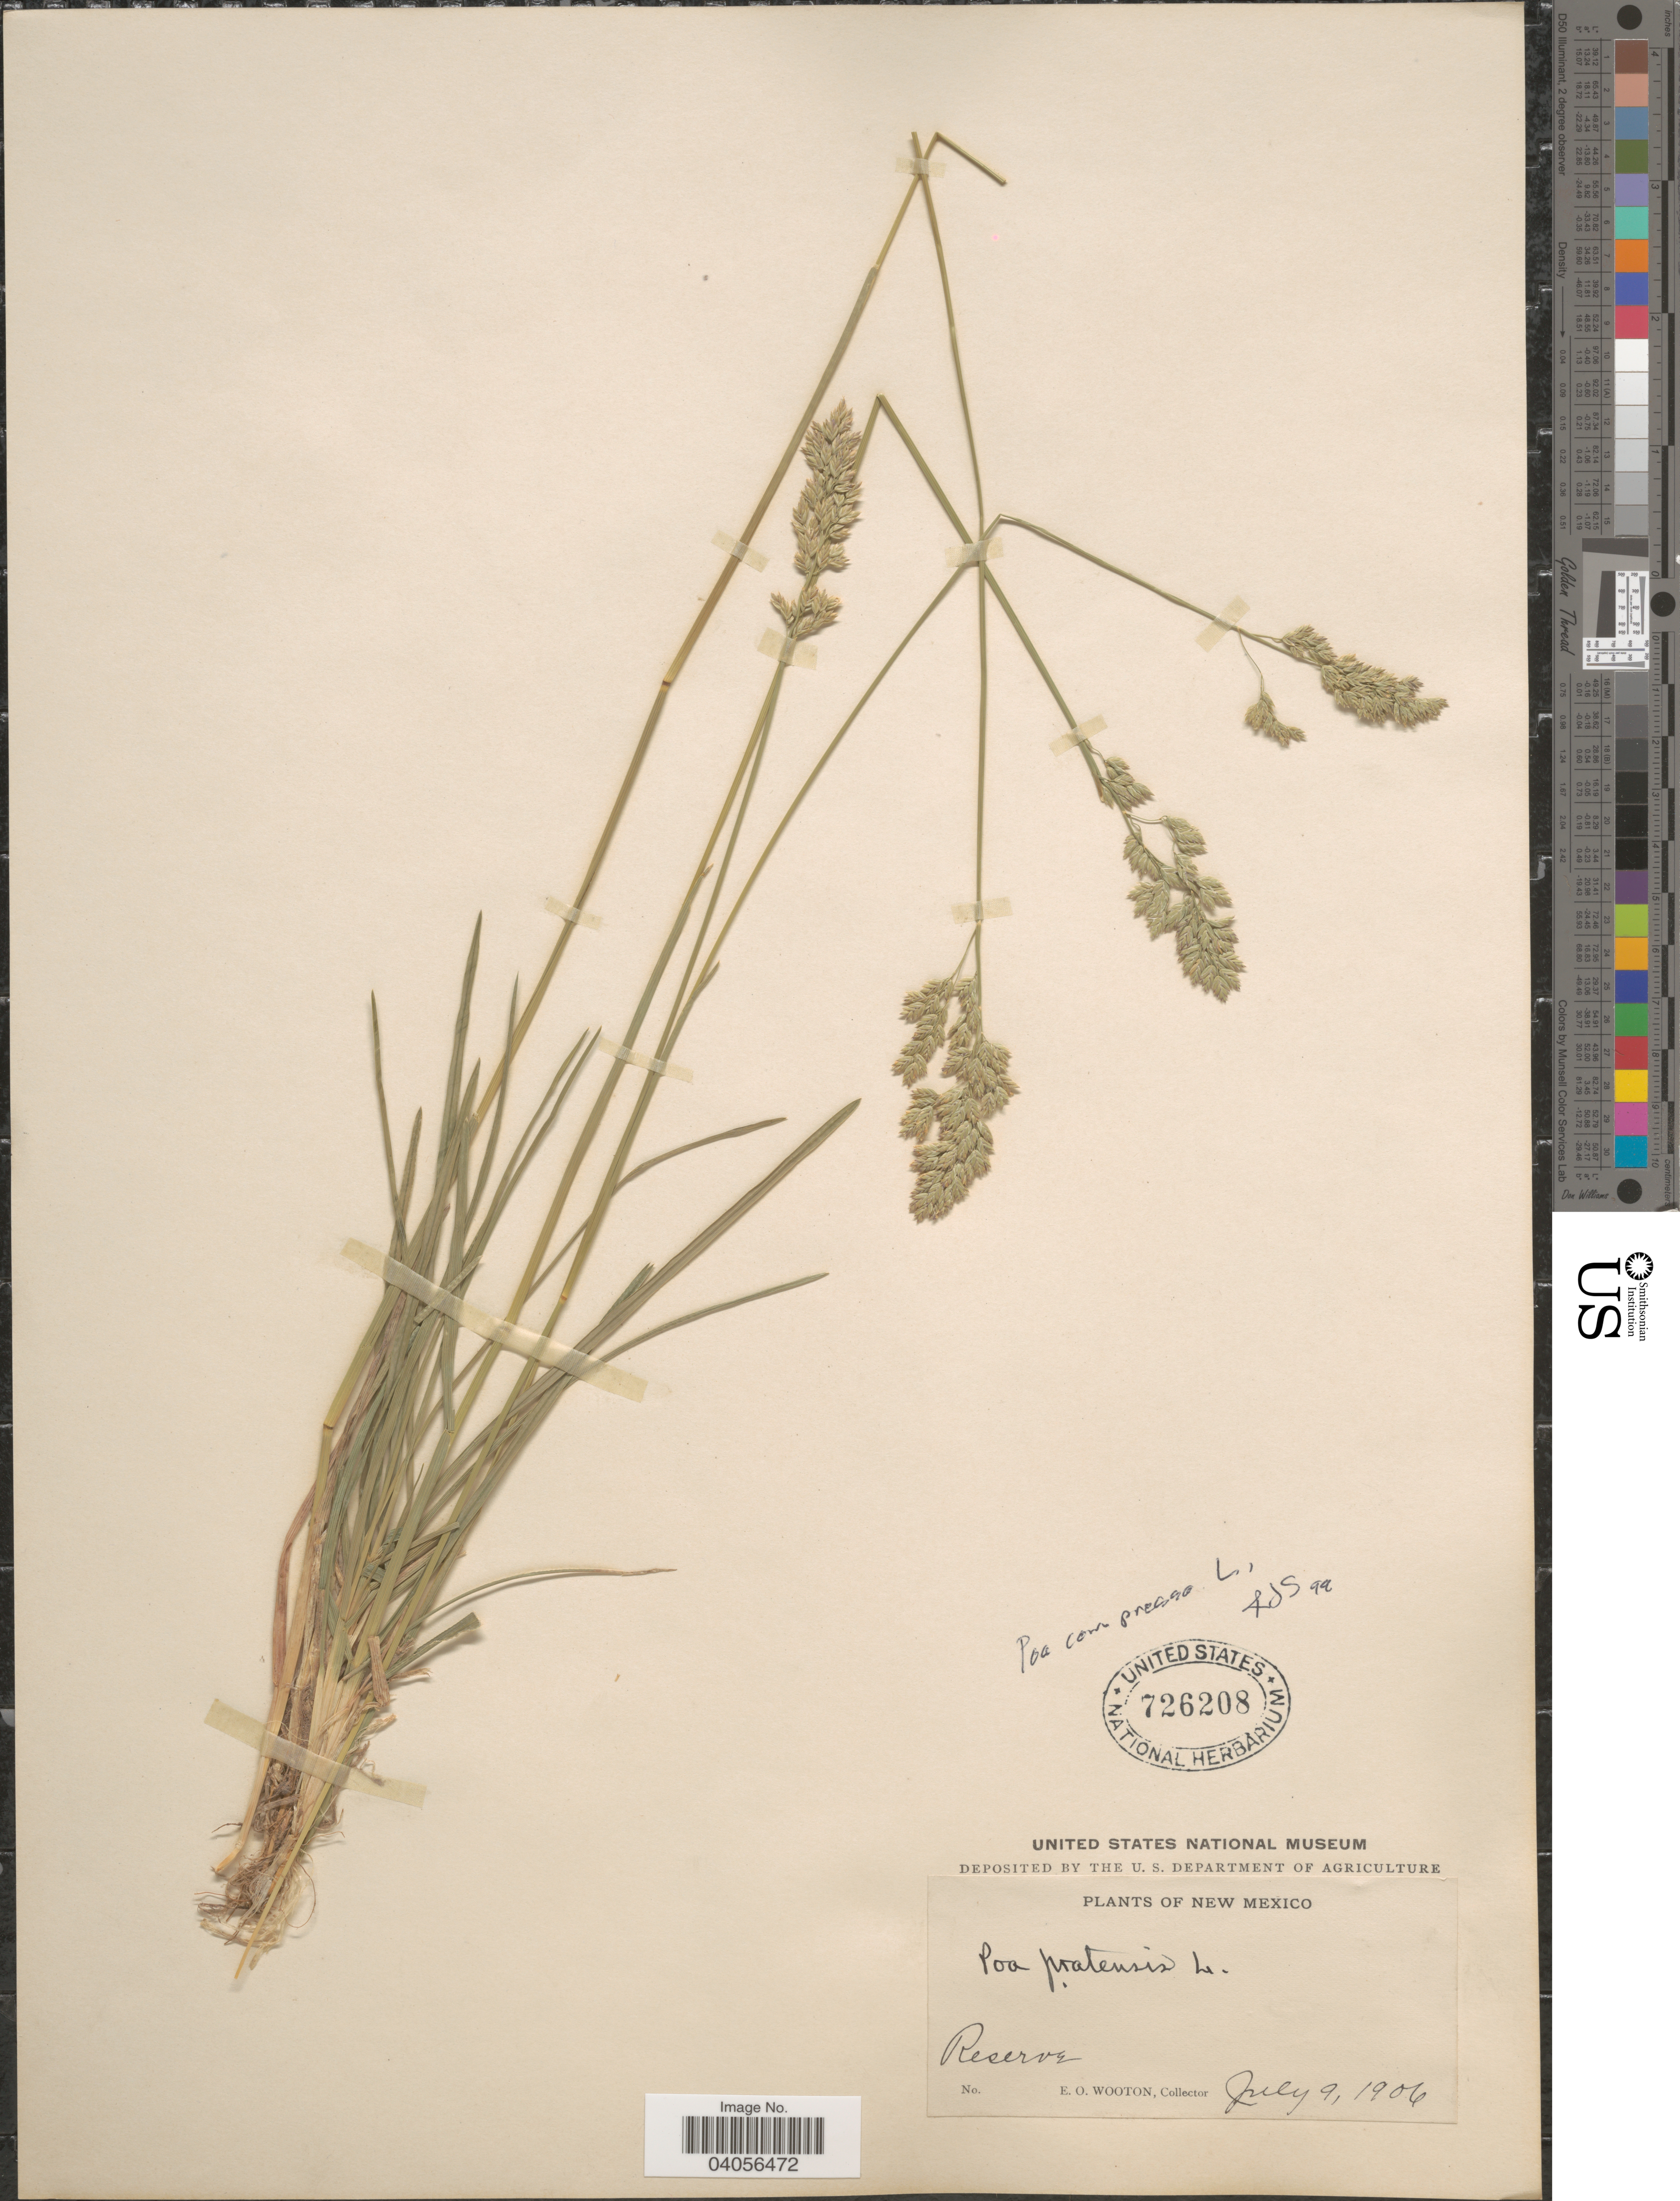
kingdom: Plantae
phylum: Tracheophyta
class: Liliopsida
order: Poales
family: Poaceae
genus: Poa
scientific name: Poa compressa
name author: L.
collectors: E. O. Wooton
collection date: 1906-07-09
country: United States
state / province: New Mexico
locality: Reserve.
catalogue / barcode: US 726208